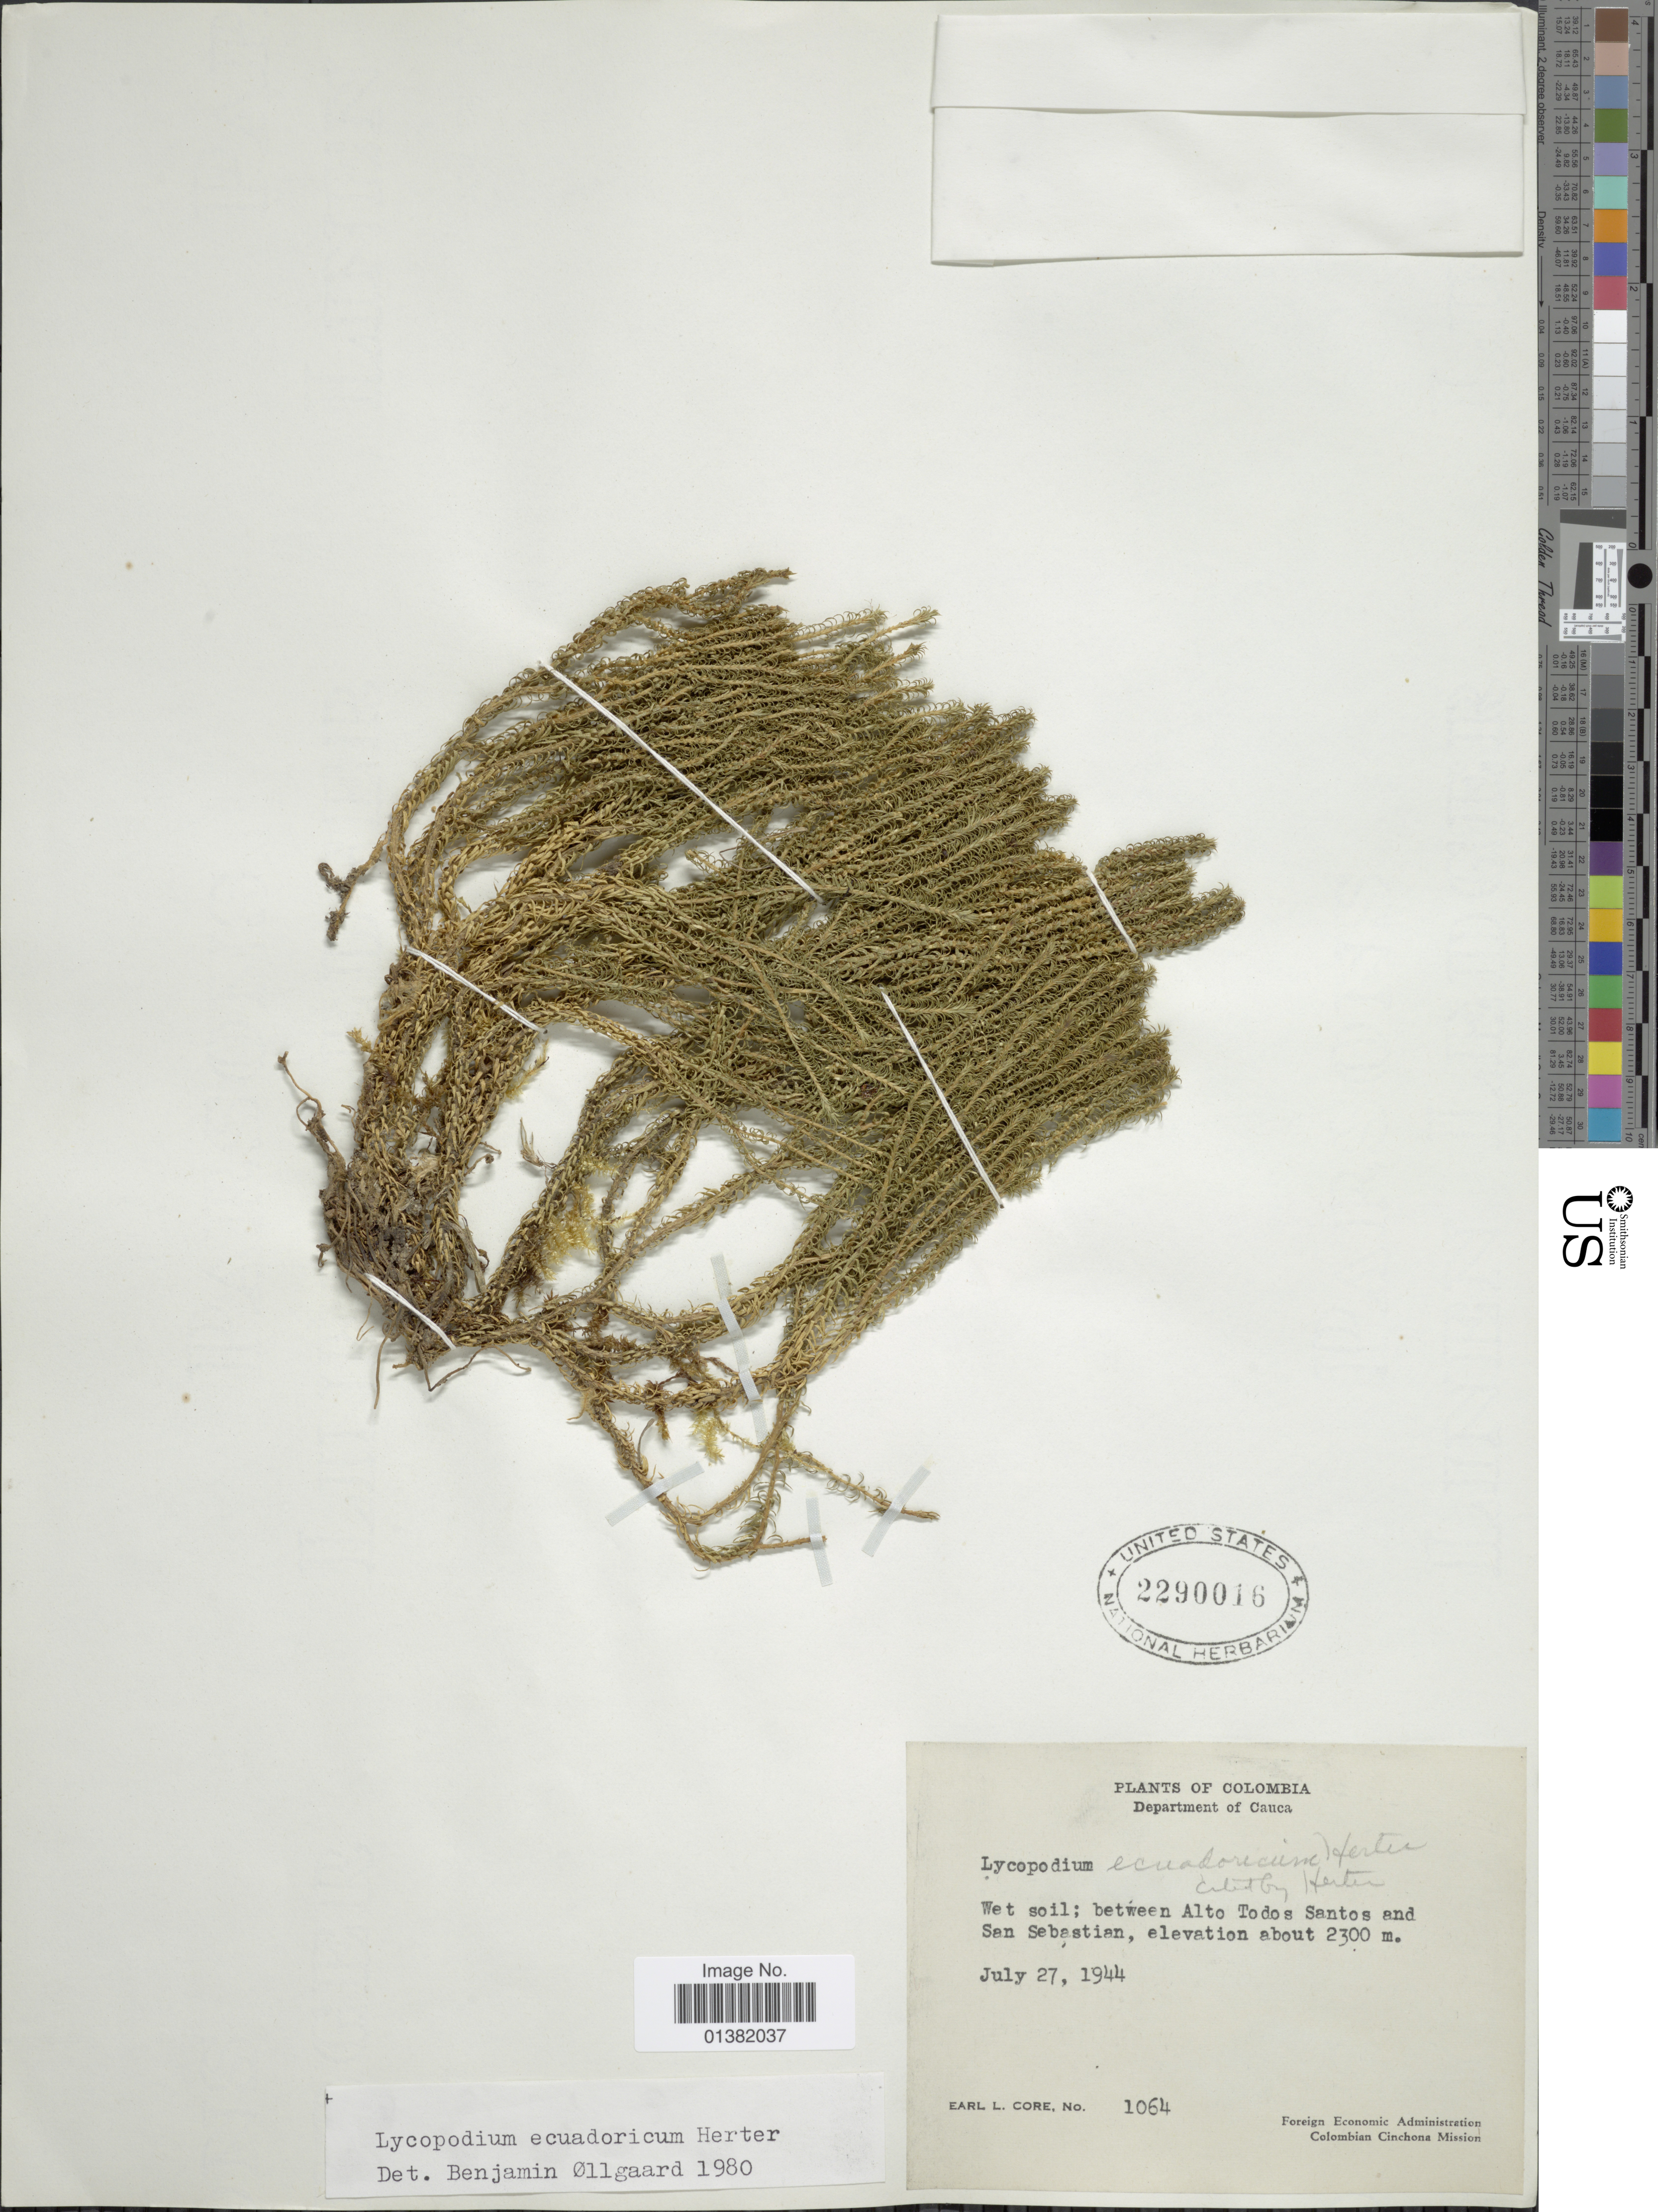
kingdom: Plantae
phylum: Tracheophyta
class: Lycopodiopsida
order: Lycopodiales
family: Lycopodiaceae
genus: Phlegmariurus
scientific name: Phlegmariurus eversus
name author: (Poir.) B. Øllg.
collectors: E. L. Core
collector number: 1064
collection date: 1944-07-27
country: Colombia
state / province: Cauca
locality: Between Alto Todos Santos and San Sebastian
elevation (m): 2300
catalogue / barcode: US 2290016